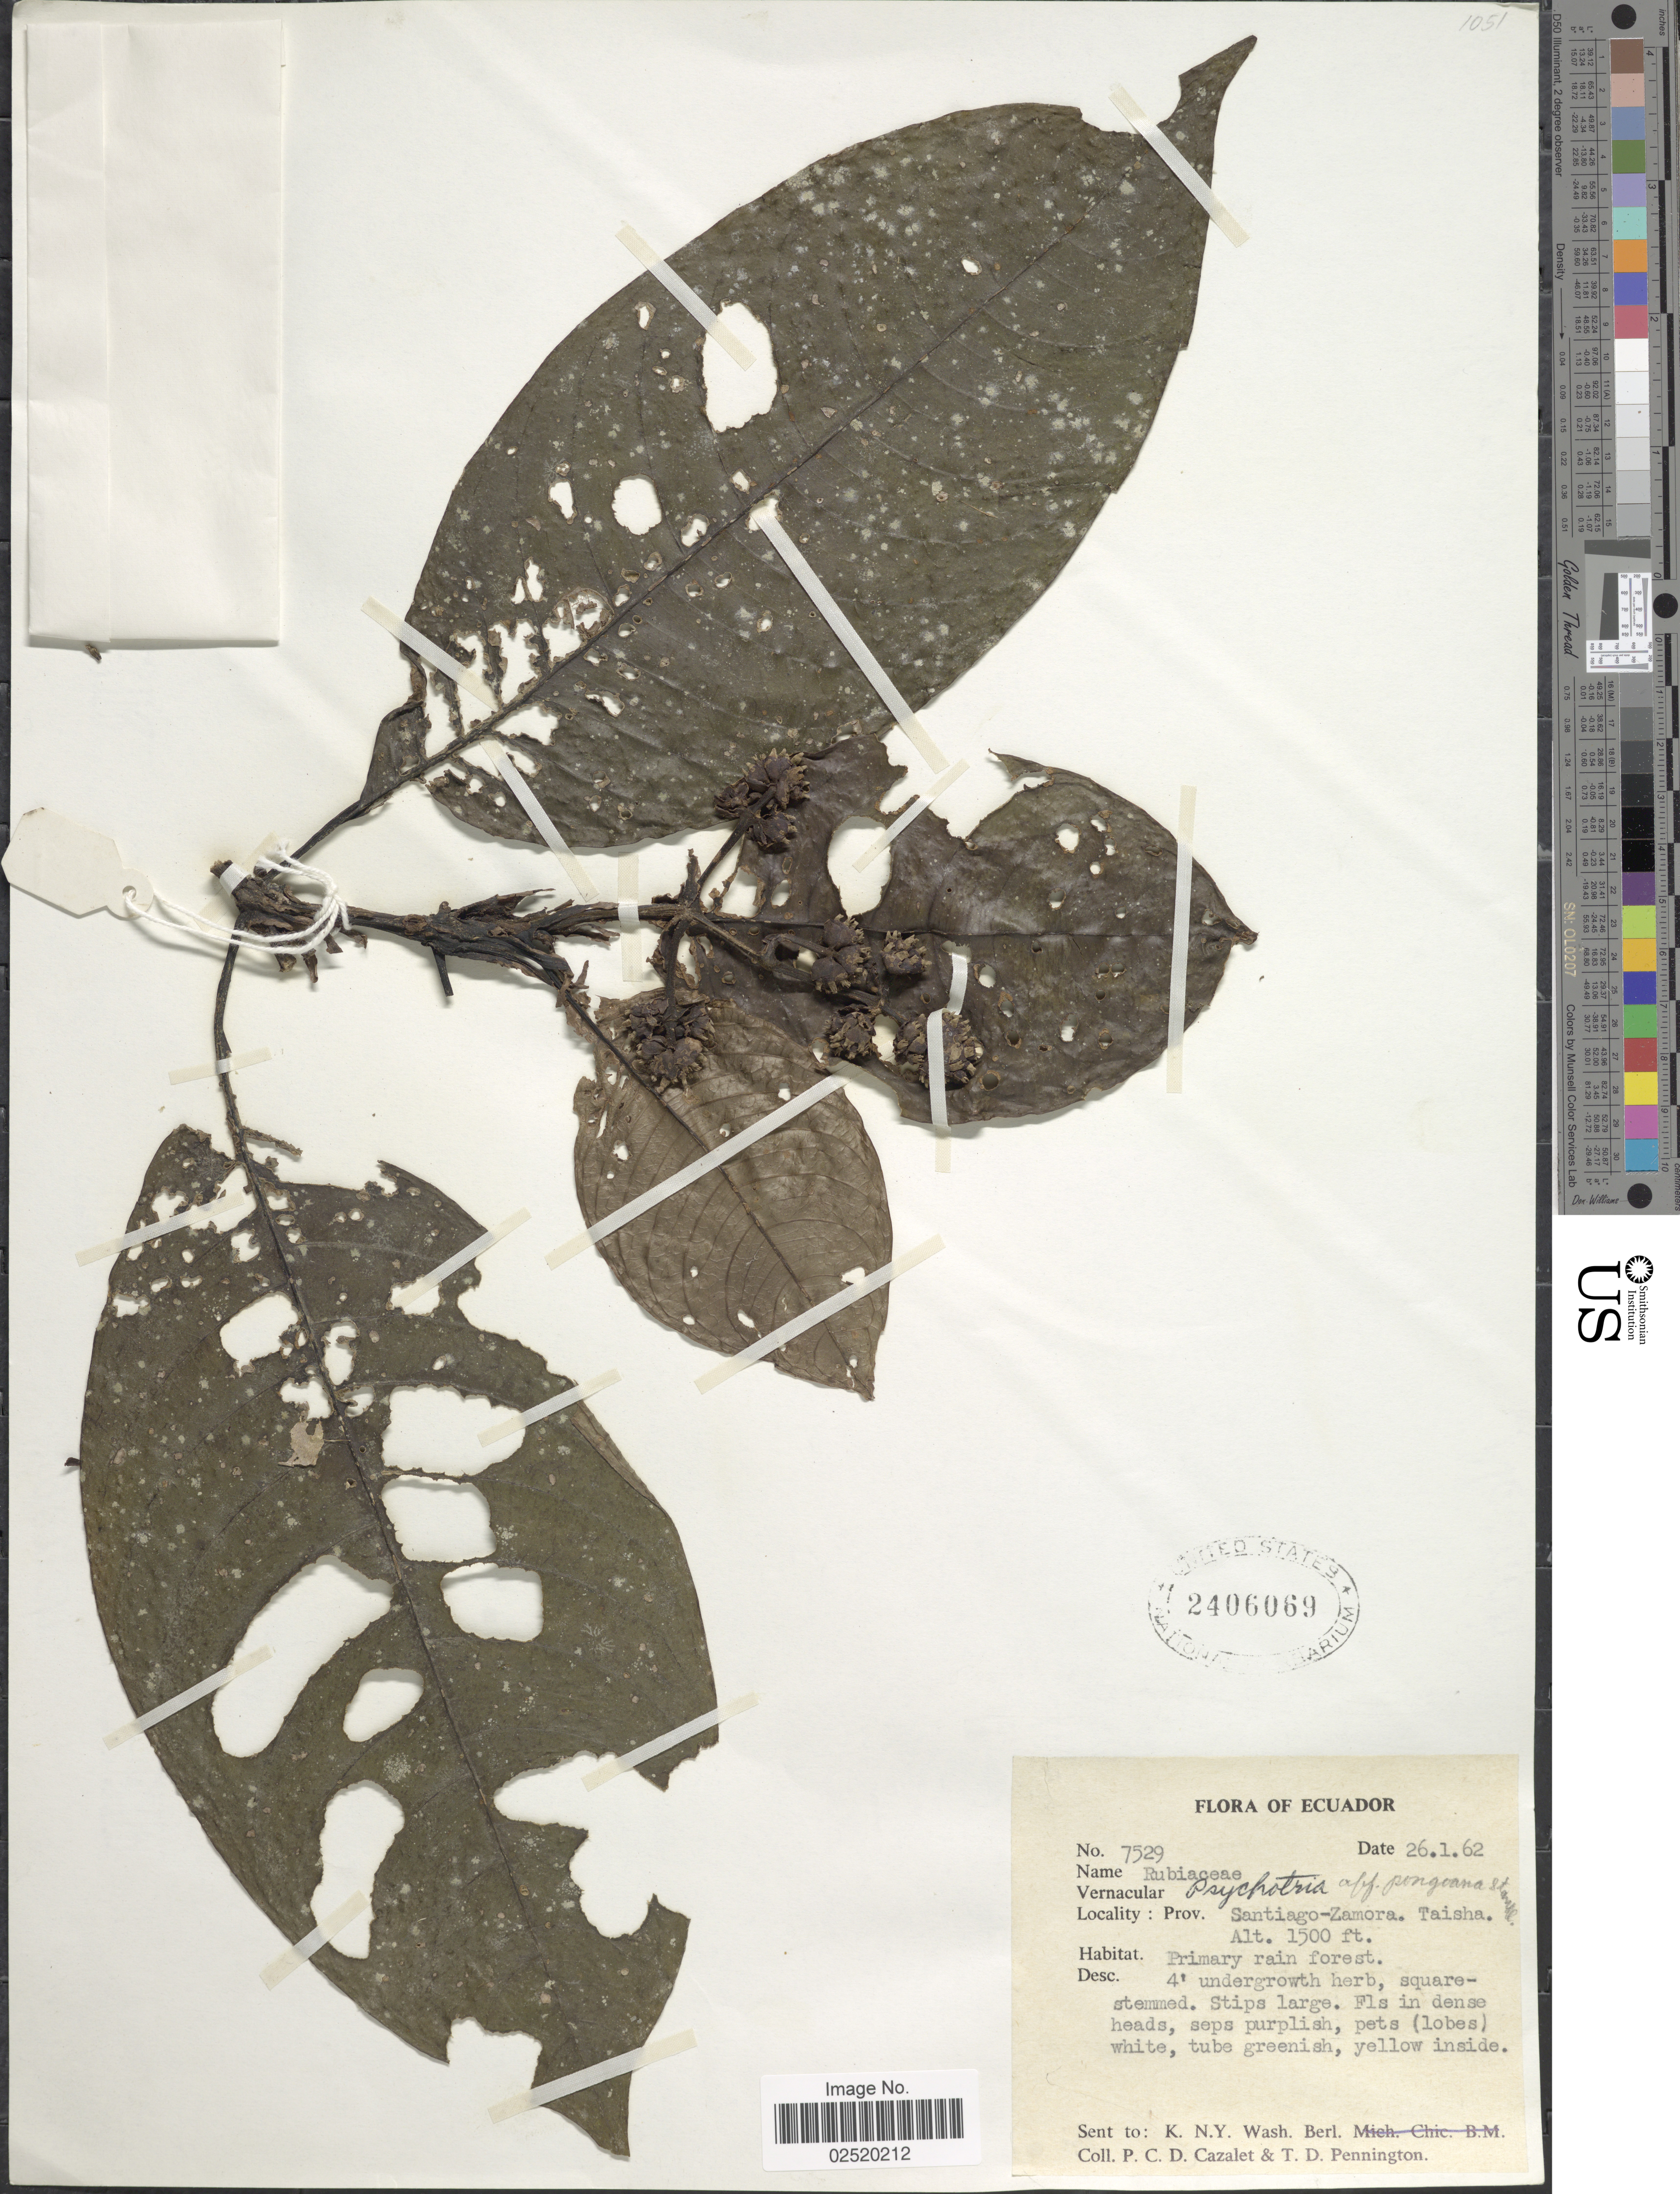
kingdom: Plantae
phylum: Tracheophyta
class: Magnoliopsida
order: Gentianales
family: Rubiaceae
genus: Psychotria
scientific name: Psychotria pongoana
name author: Standl.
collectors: P. C. D. Cazalet & T. D. Pennington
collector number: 7529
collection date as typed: Transcribed d/m/y: 26/1/62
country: Ecuador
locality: Prov. Santiago-Zamora, Taisha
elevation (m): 457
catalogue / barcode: US 2406069